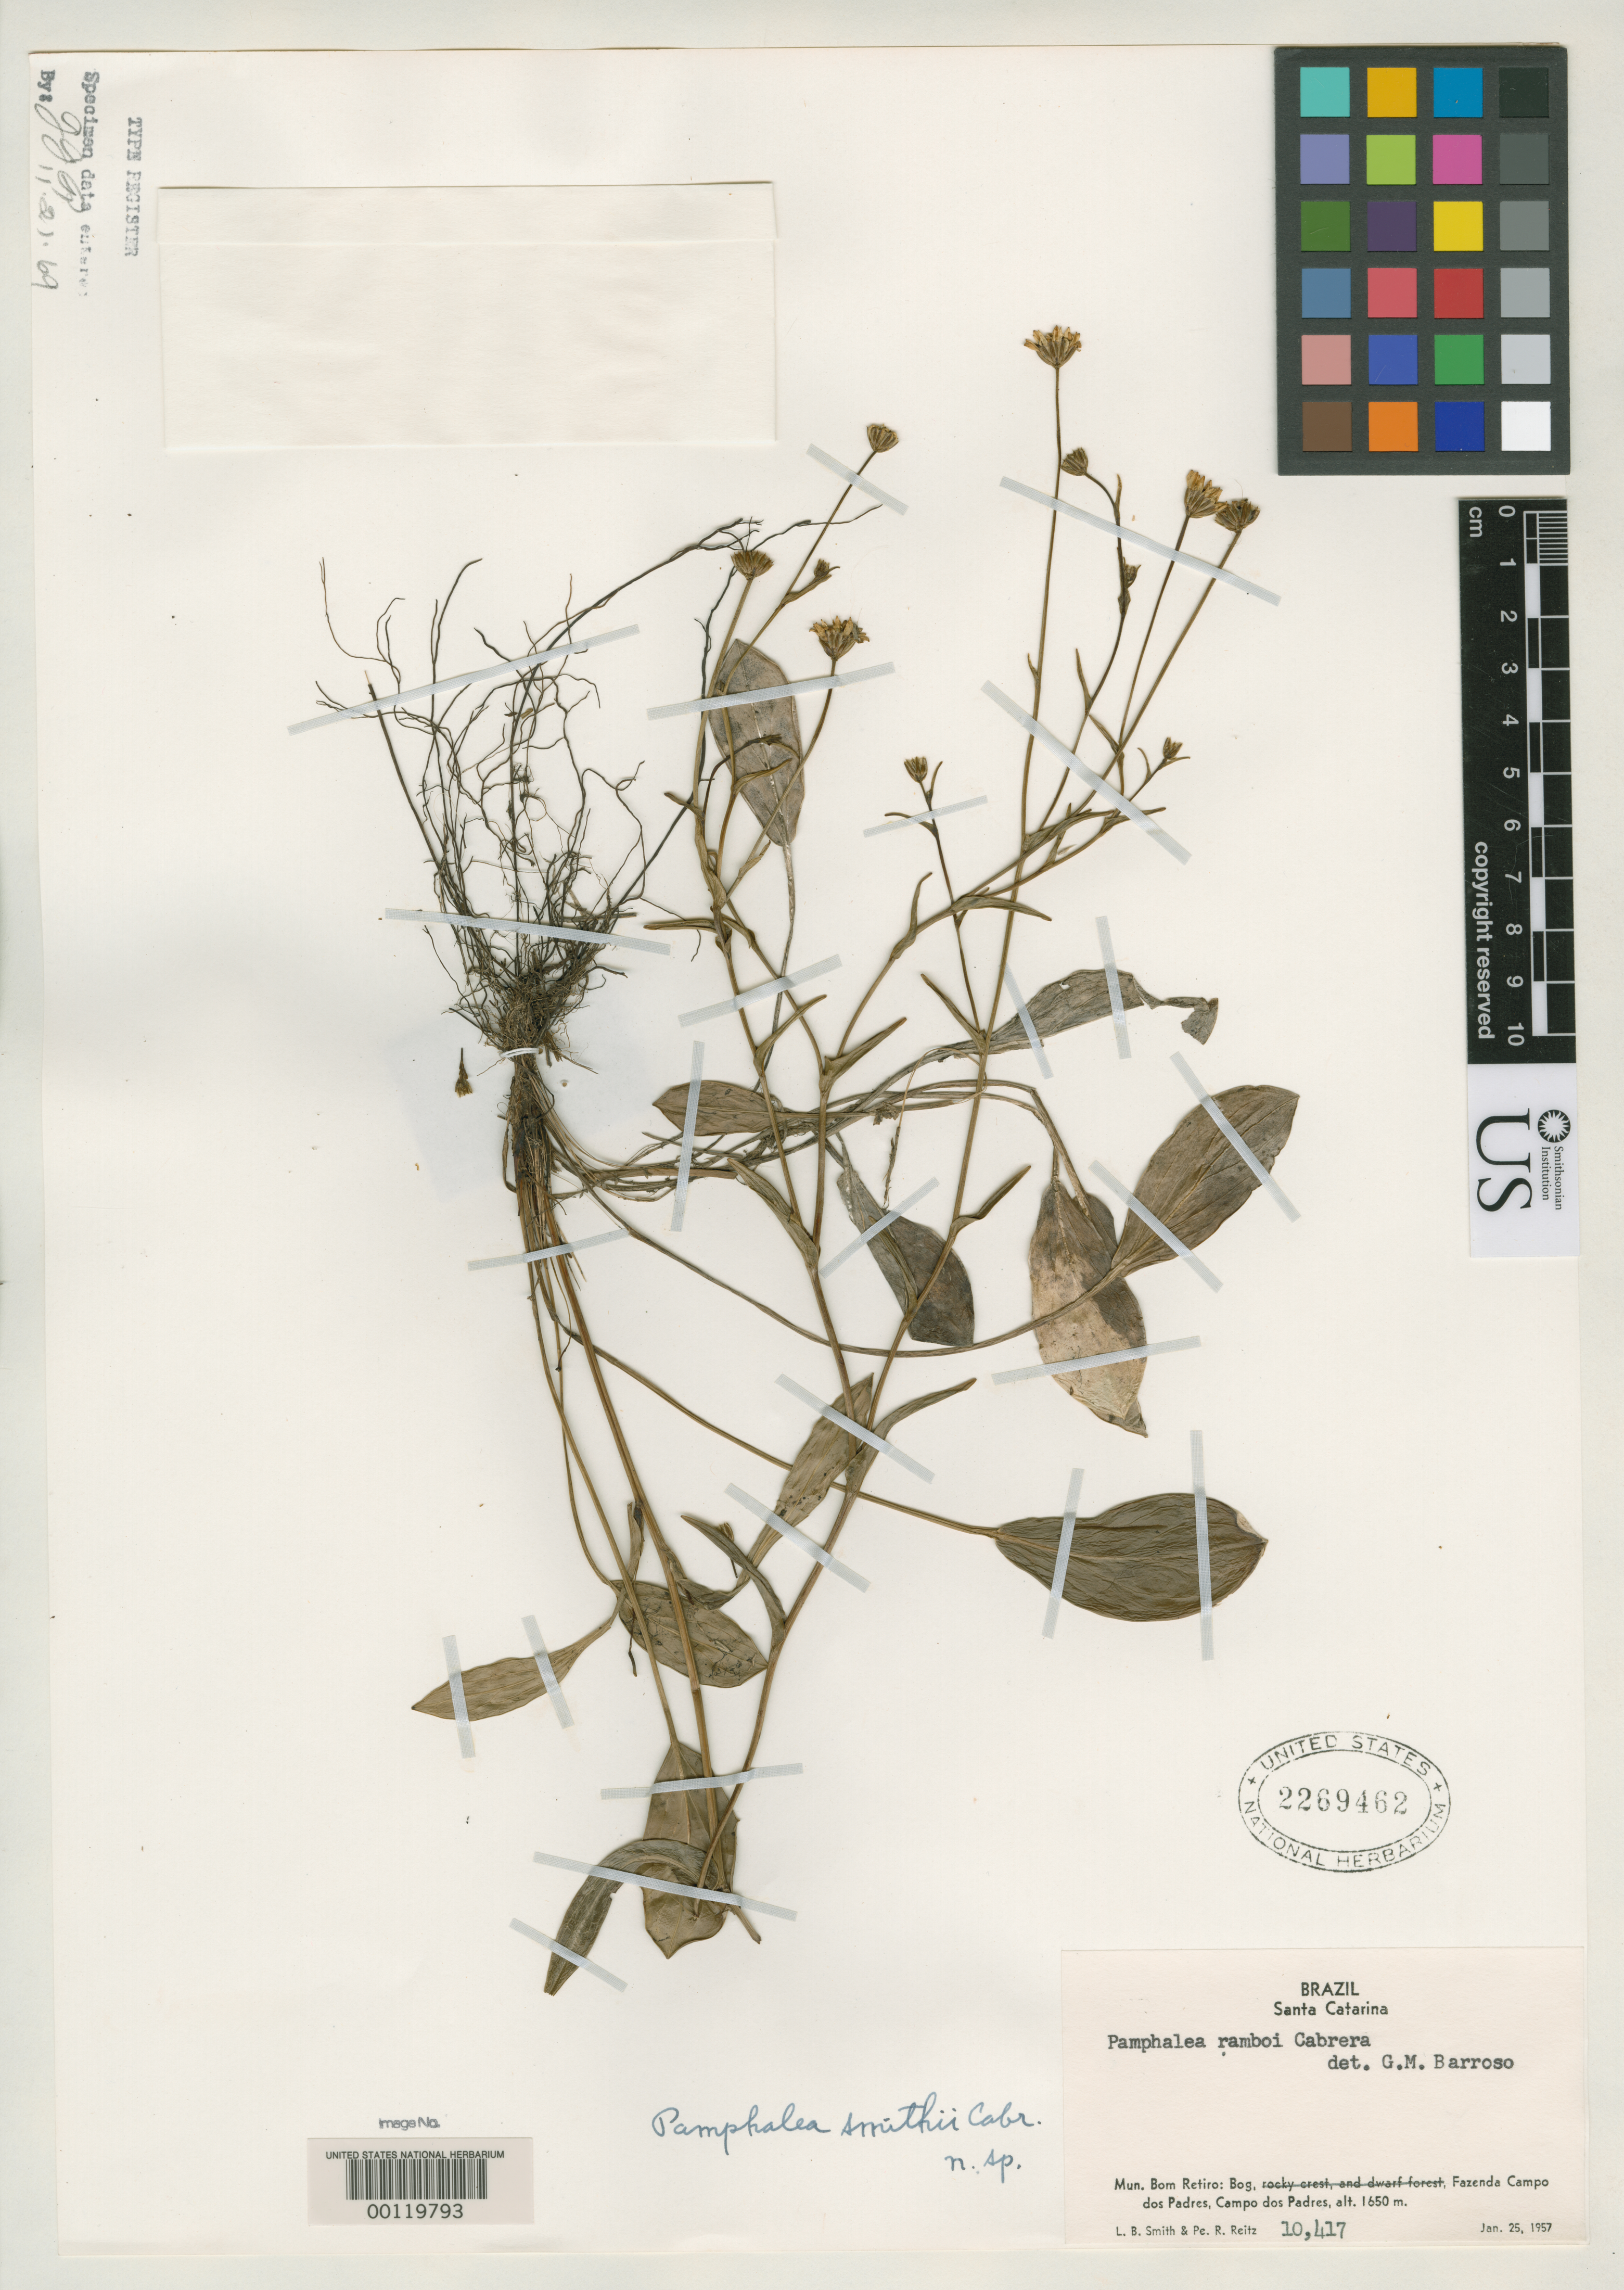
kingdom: Plantae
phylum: Tracheophyta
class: Magnoliopsida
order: Asterales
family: Asteraceae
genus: Panphalea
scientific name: Panphalea smithii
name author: Cabrera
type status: Type Collection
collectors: L. Smith & R. Reitz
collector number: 10417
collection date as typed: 25 Jan 1957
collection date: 1957-01-25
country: Brazil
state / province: Santa Catarina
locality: Bom Retiro, Fazenda Campo dos Padres.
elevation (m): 1650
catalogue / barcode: US 2269462